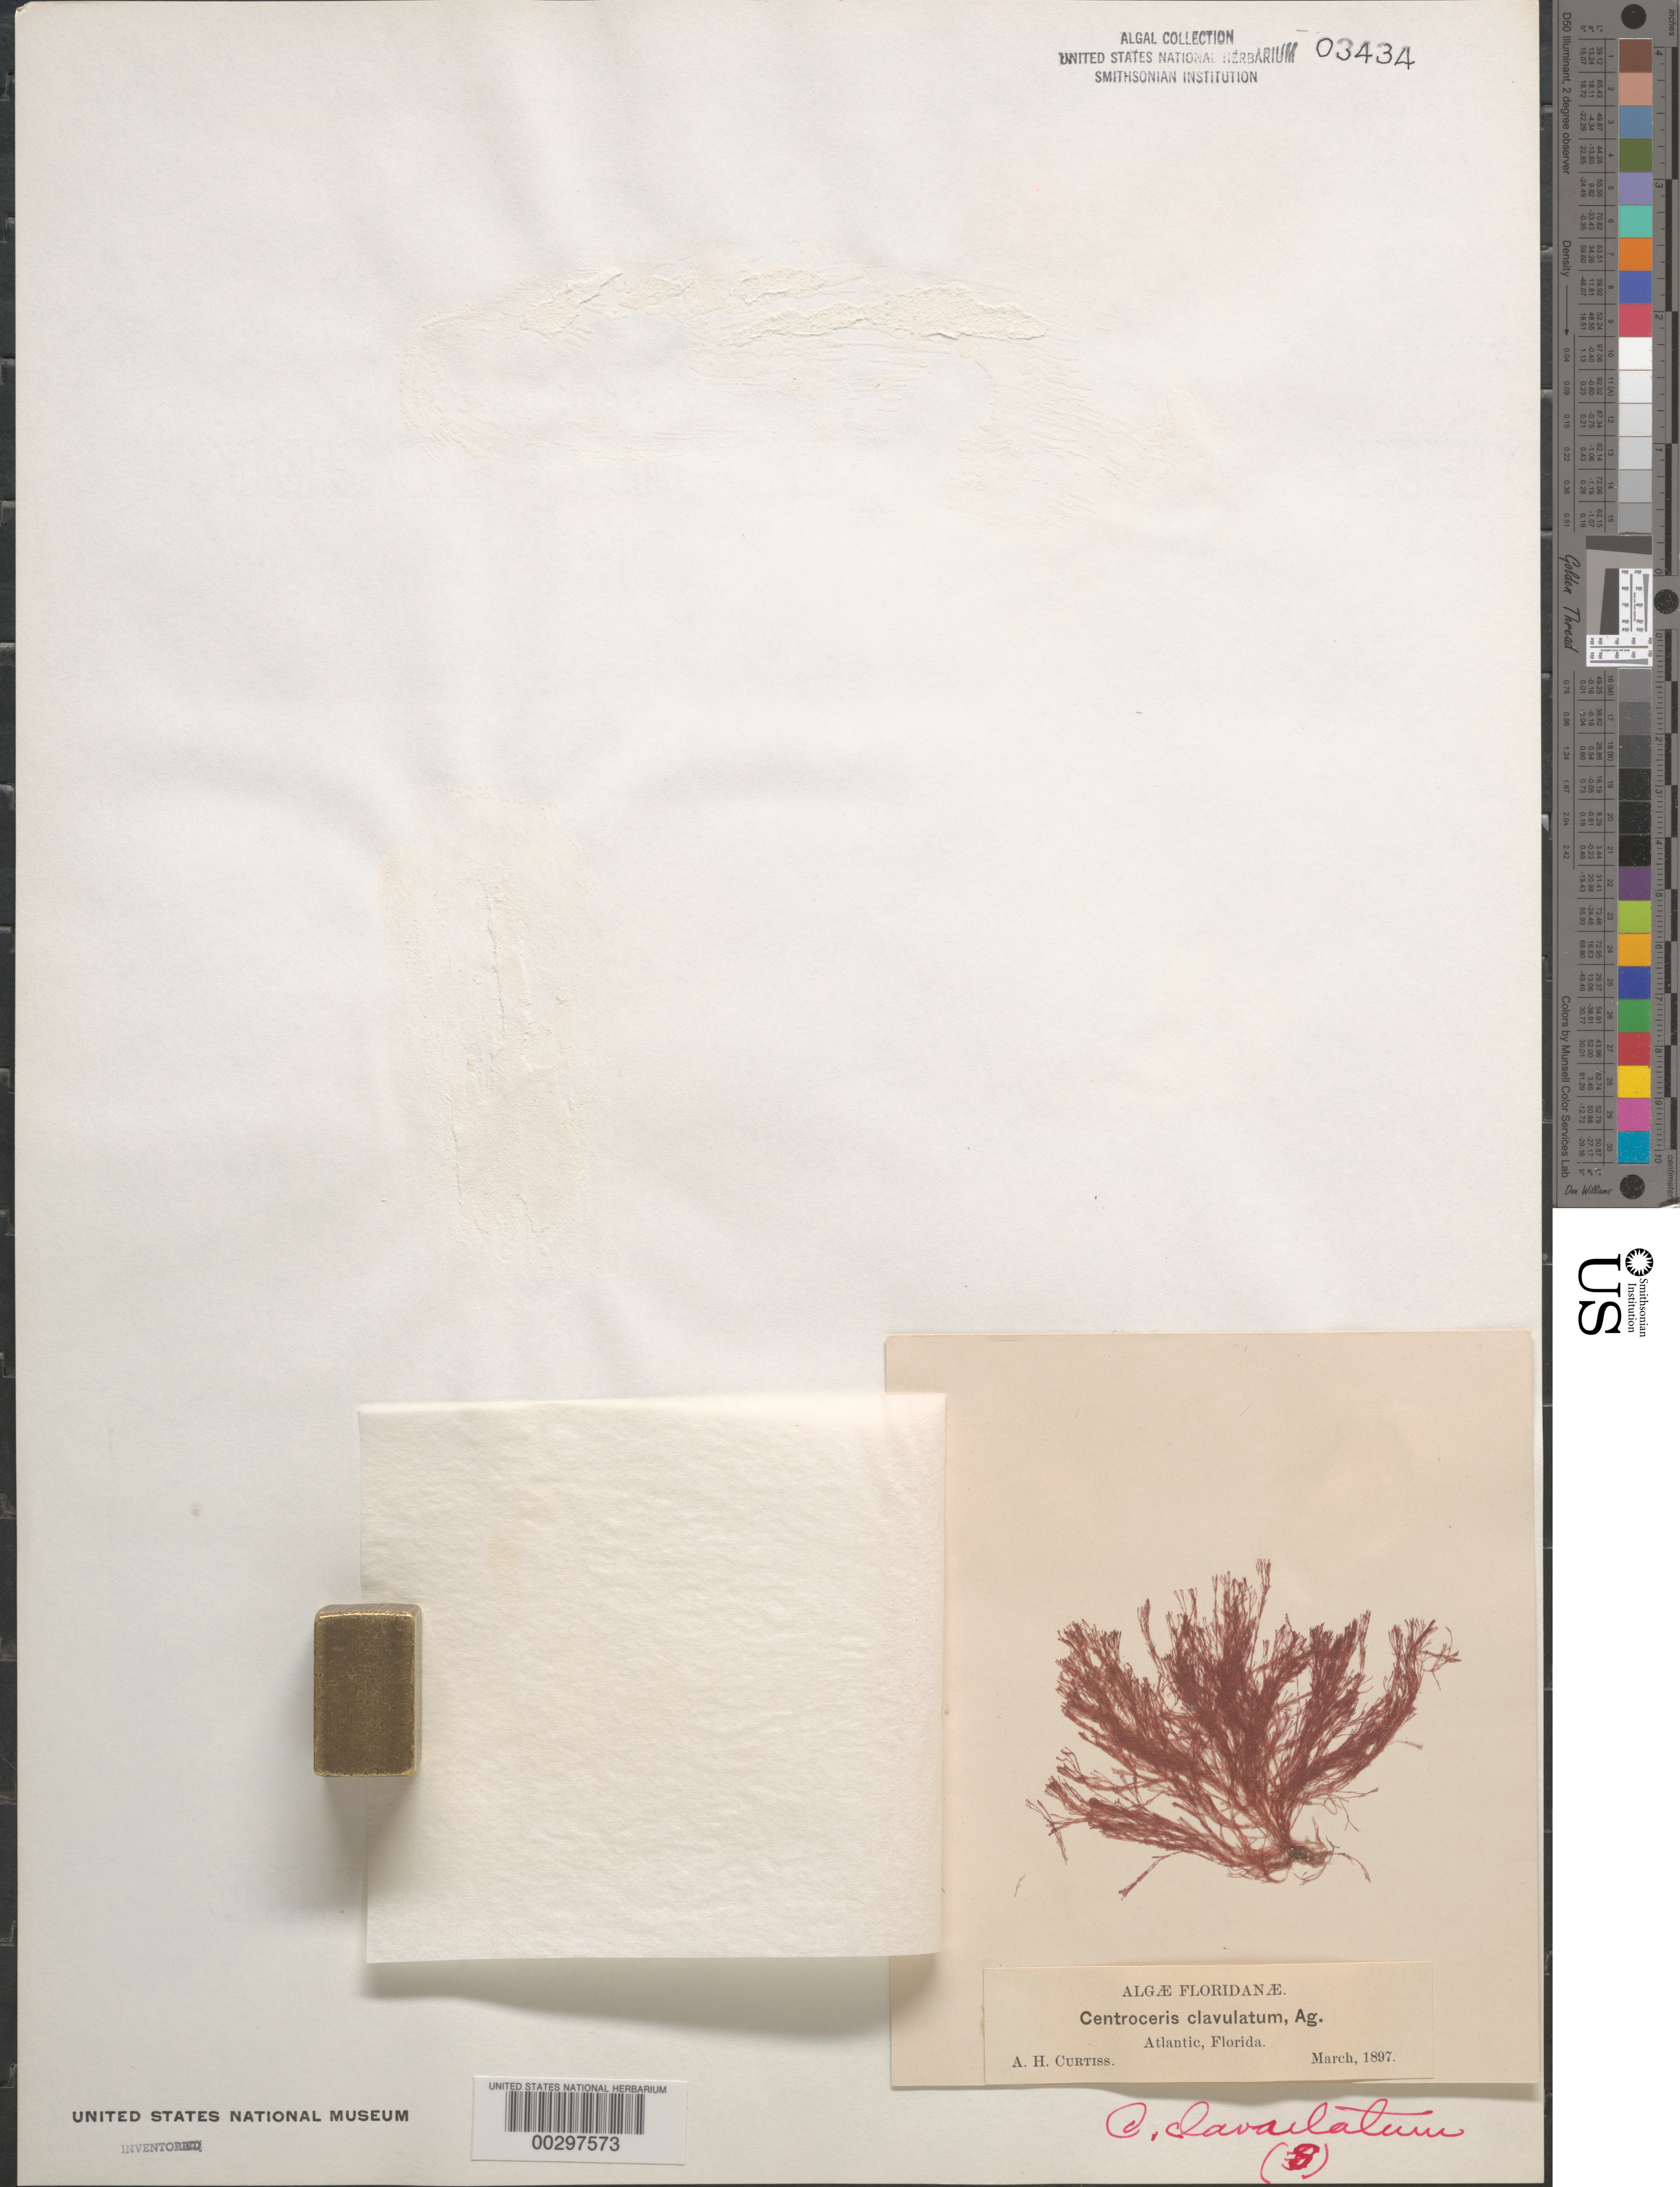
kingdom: Plantae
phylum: Rhodophyta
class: Florideophyceae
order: Ceramiales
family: Ceramiaceae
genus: Centroceras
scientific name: Centroceras clavulatum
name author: (C. Agardh) Mont.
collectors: A. H. Curtiss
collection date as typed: Mar 1897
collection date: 1897-03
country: United States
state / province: Florida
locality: Atlantic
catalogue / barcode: US 3434